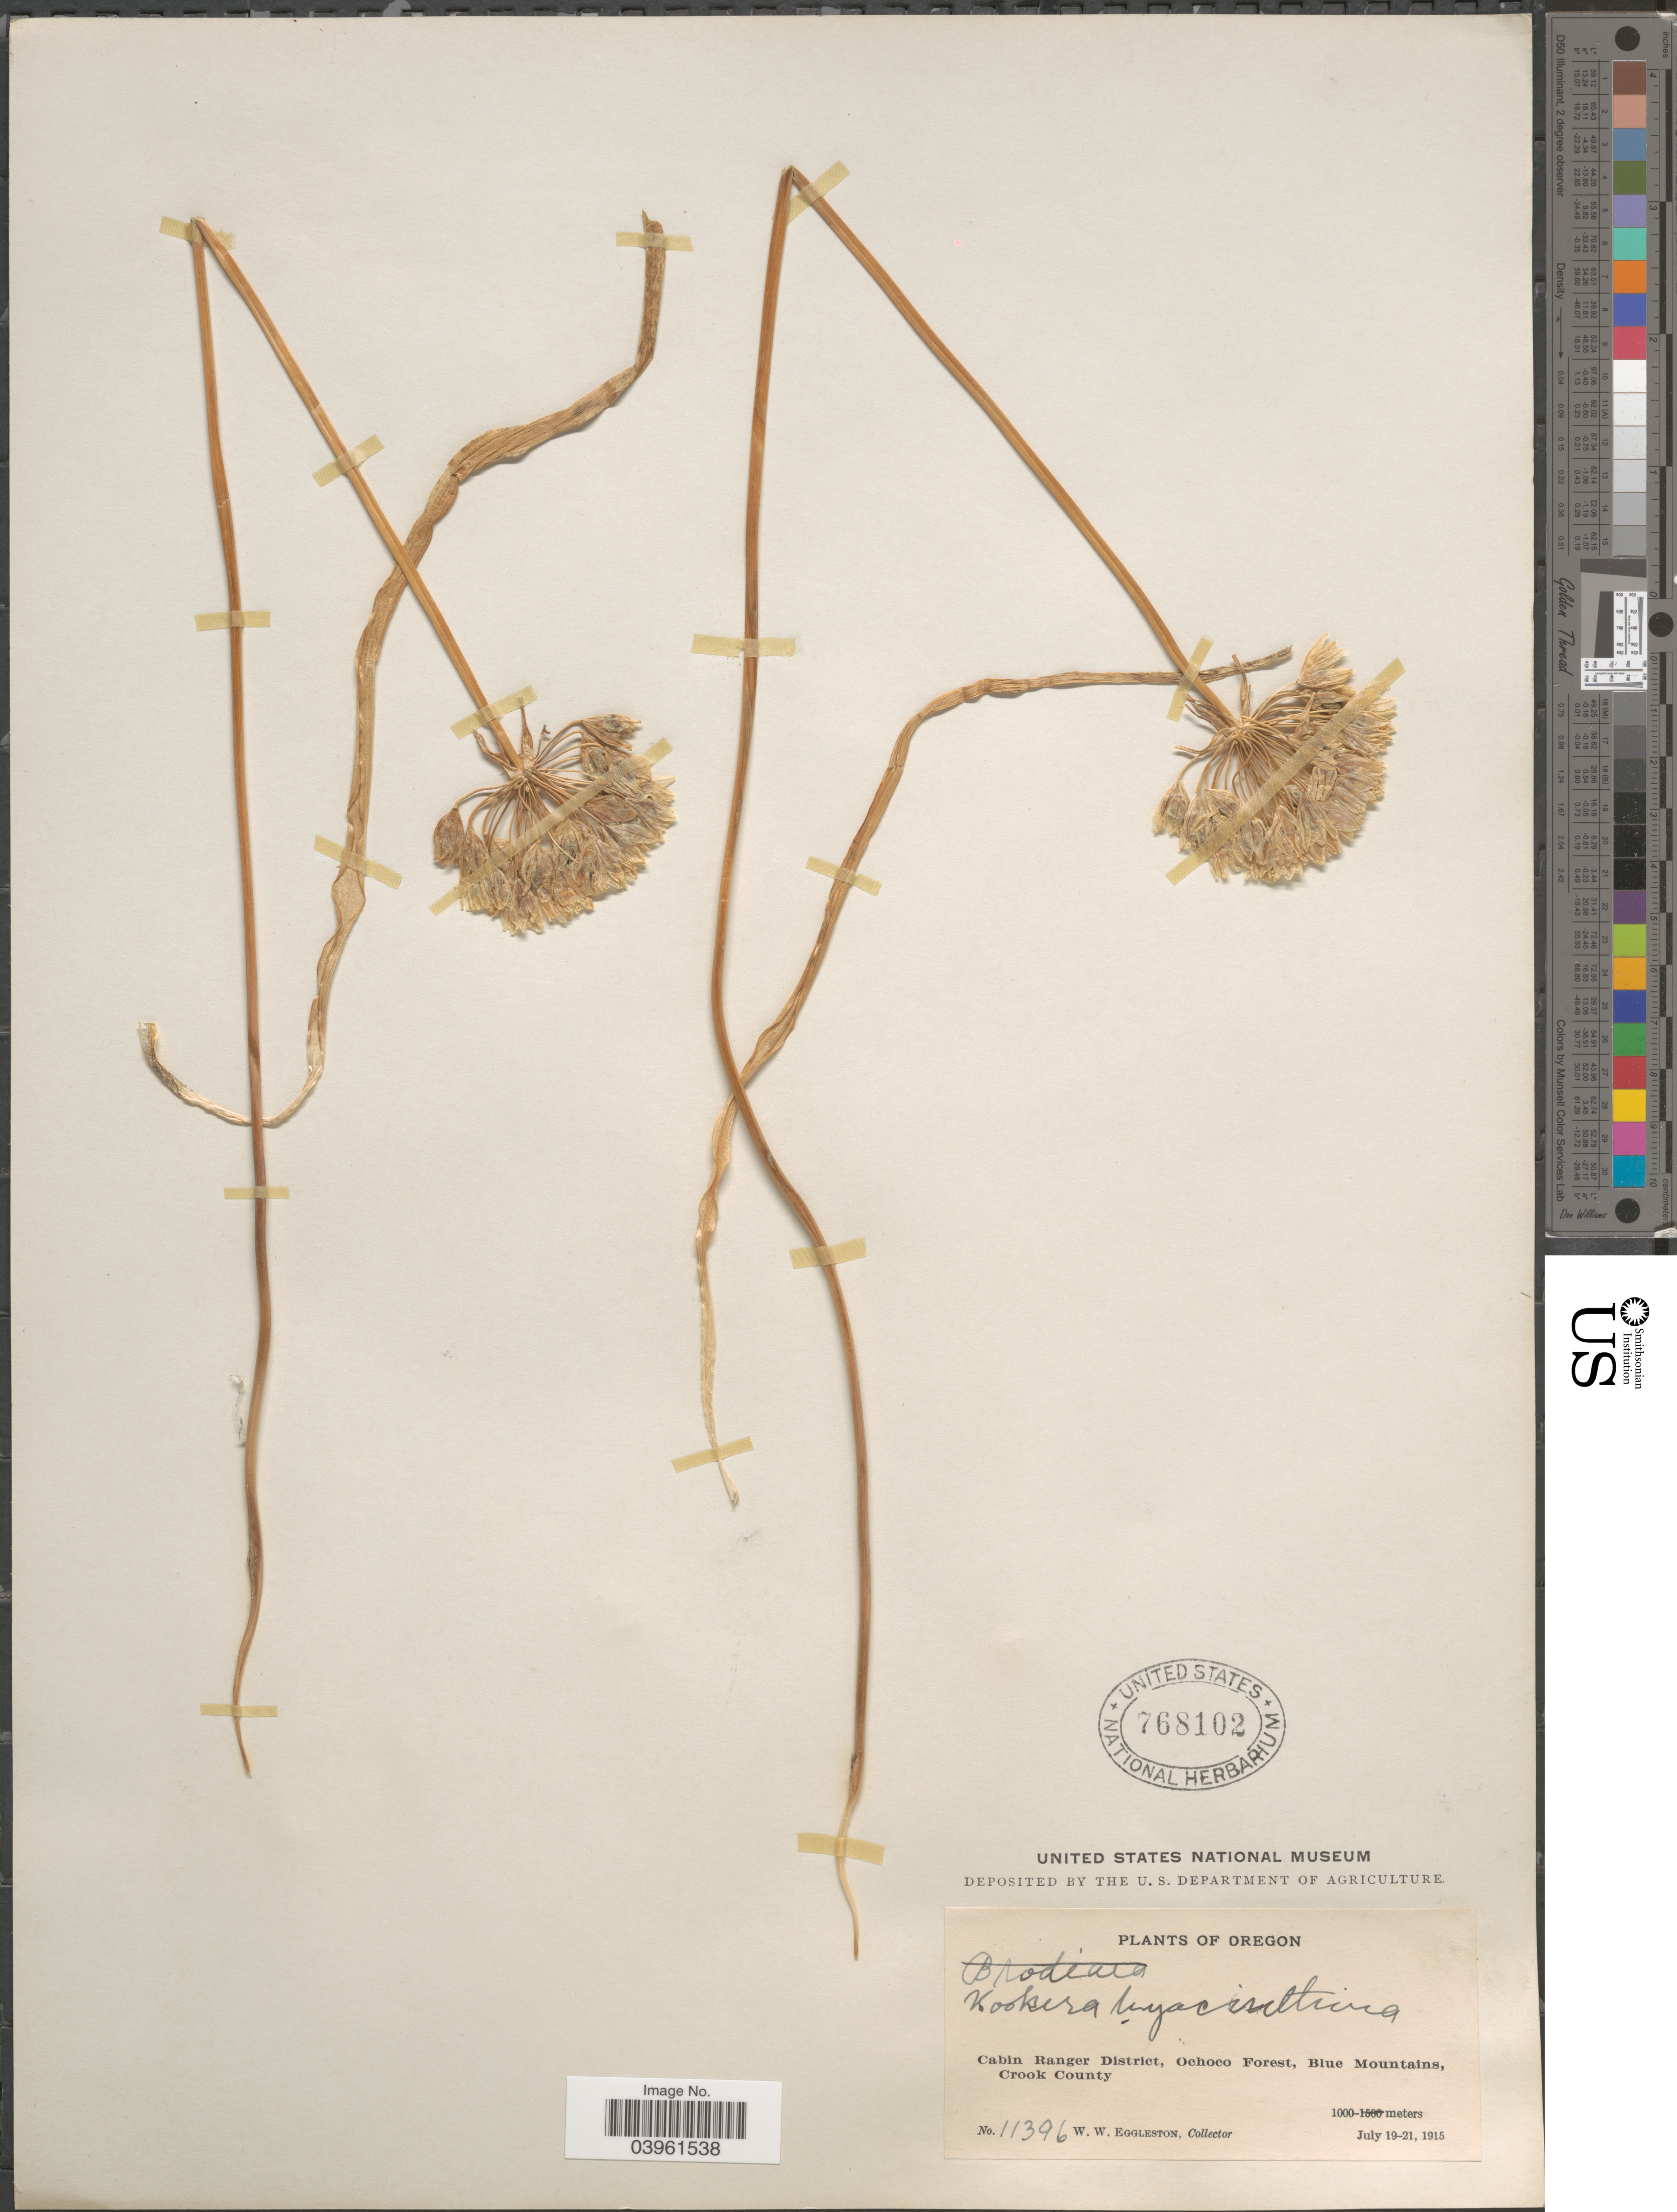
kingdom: Plantae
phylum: Tracheophyta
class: Liliopsida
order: Asparagales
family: Asparagaceae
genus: Triteleia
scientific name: Triteleia hyacinthina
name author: (Lindl.) Greene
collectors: W. W. Eggleston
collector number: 11396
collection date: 1915-07-19/1915-07-21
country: United States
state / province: Oregon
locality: Cabin Ranger District, Ochoco Forest, Blue Mountains, Crook County.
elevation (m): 1000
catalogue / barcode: US 768102